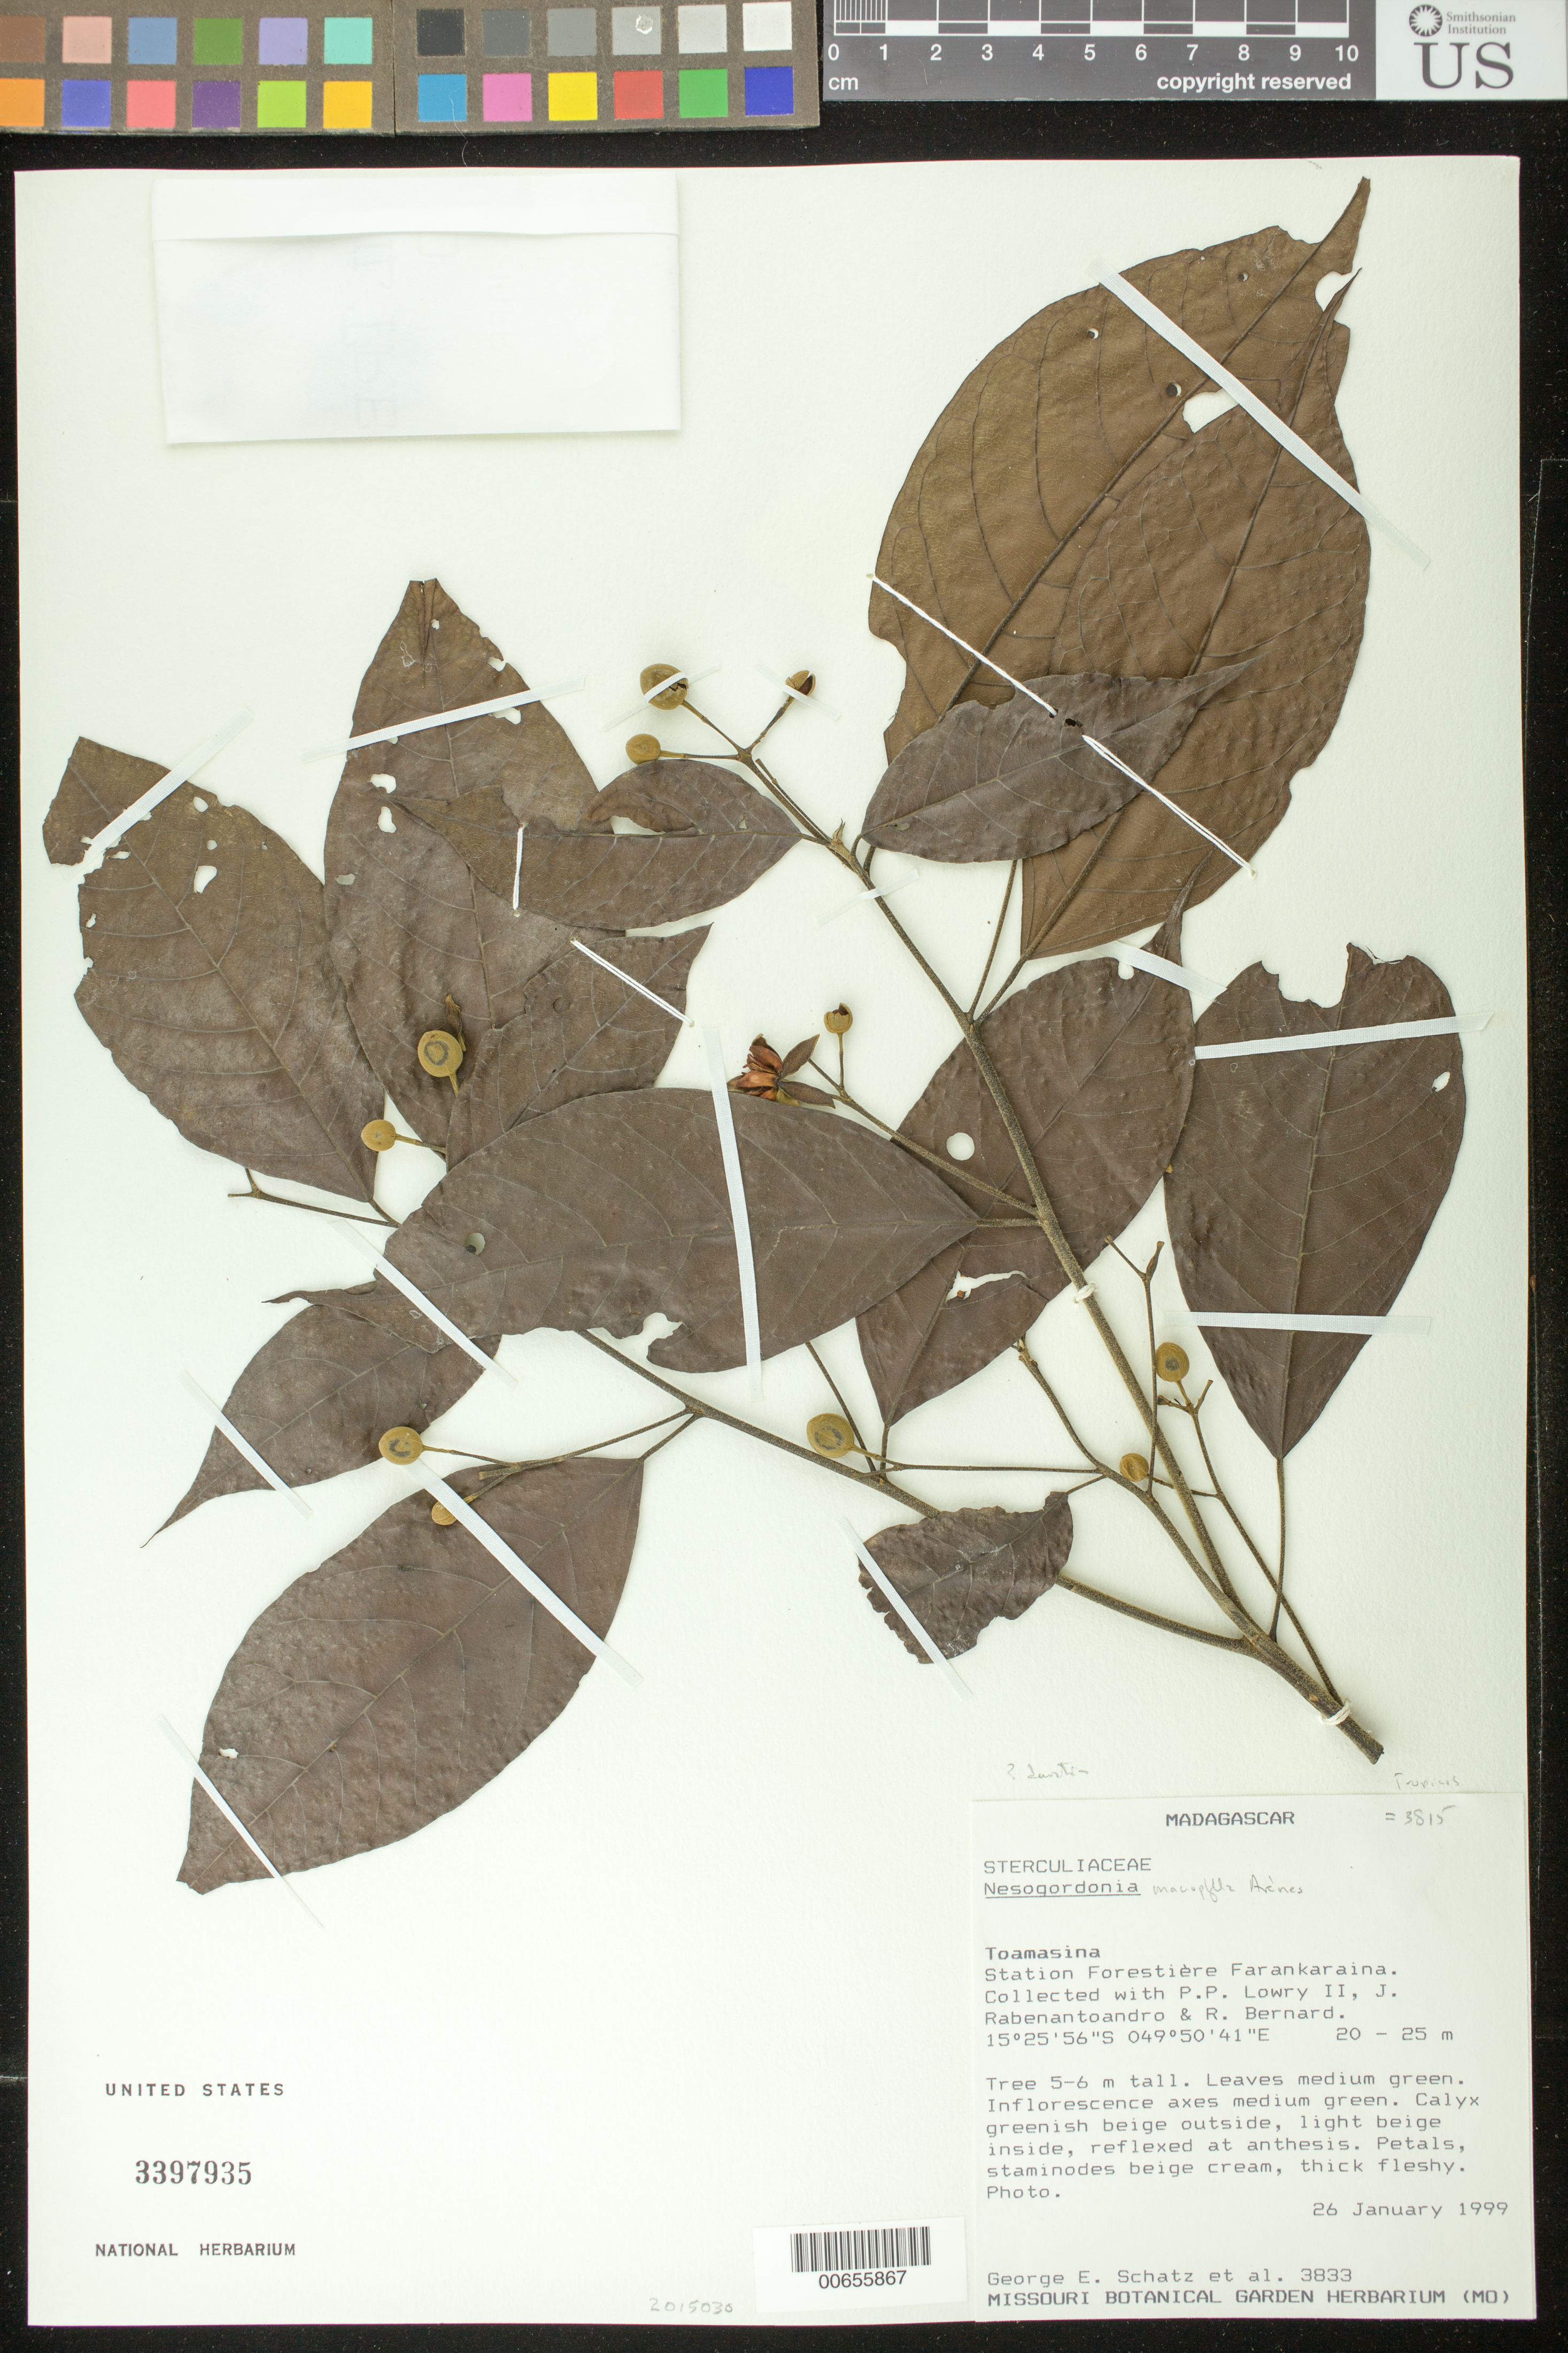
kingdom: Plantae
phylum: Tracheophyta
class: Magnoliopsida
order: Malvales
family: Malvaceae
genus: Nesogordonia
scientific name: Nesogordonia sp.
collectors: G. Schatz, P. P. Lowry, J. Rabenantoandro & R. Bernard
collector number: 3833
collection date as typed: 26 Jan 1999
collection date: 1999-01-26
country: Madagascar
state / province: Analanjirofo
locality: Station Forestière Farankaraina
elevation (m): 20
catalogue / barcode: US 3397935